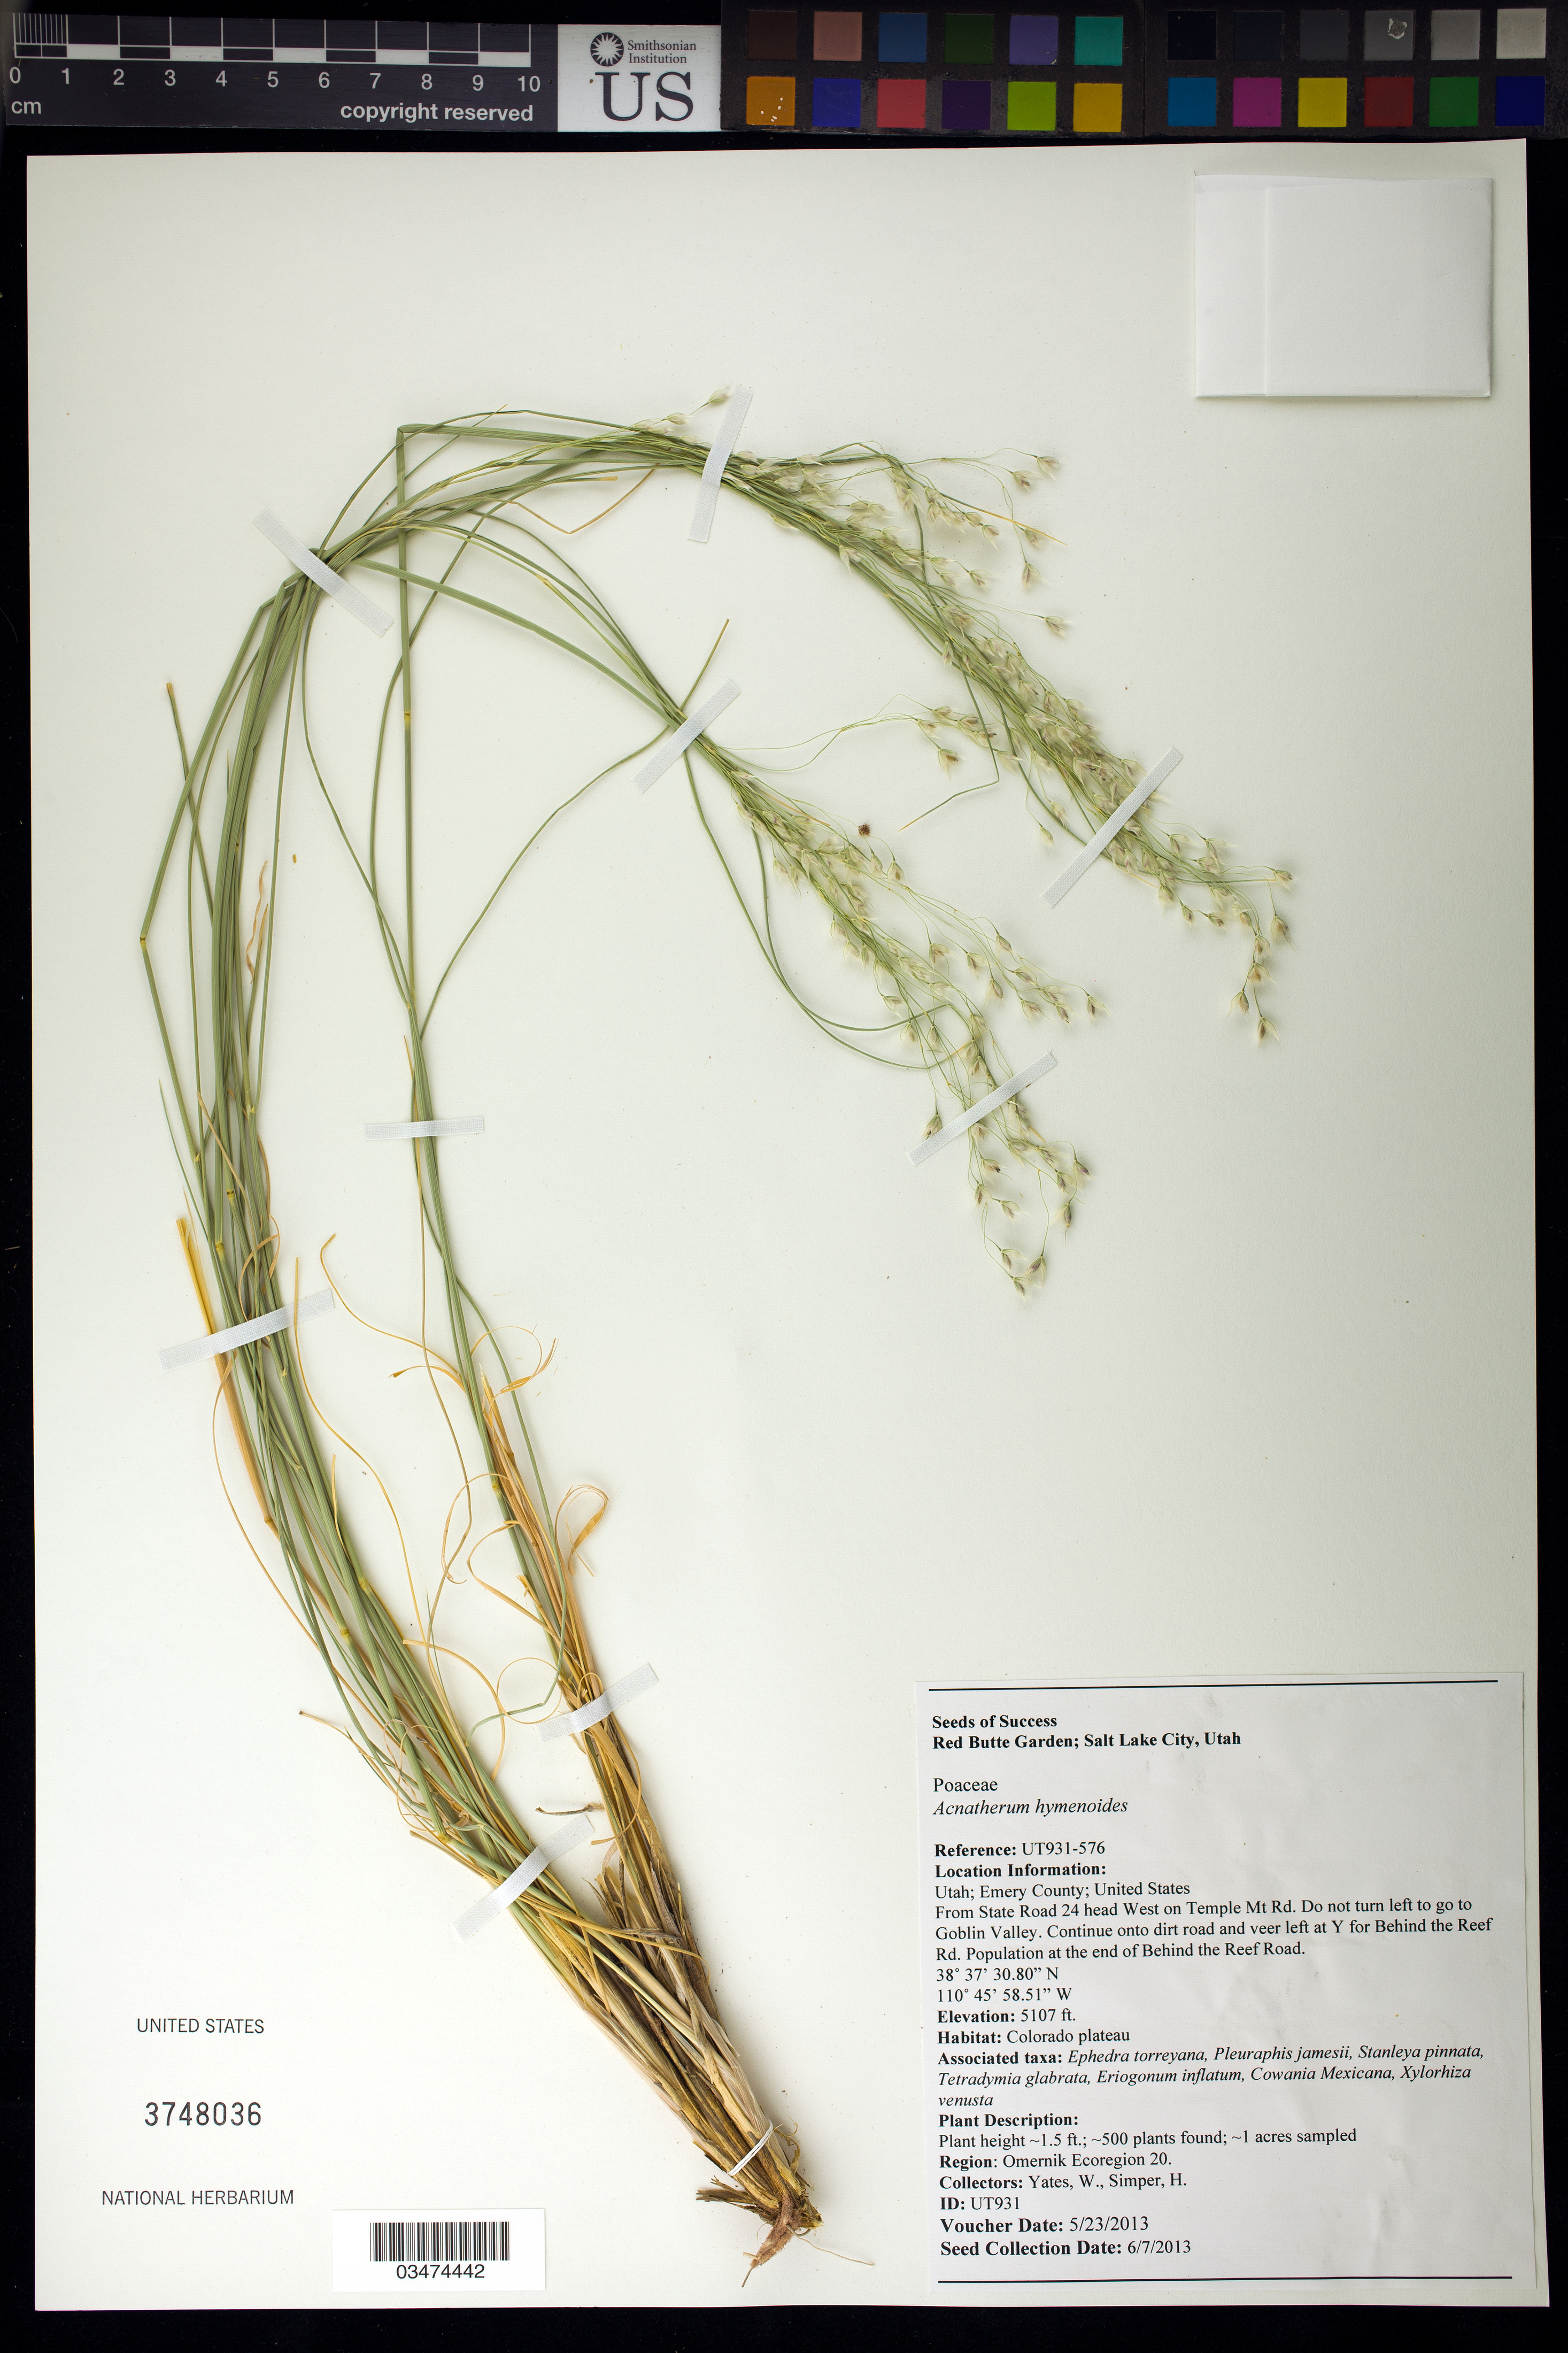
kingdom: Plantae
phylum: Tracheophyta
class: Liliopsida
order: Poales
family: Poaceae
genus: Eriocoma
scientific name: Eriocoma hymenoides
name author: (Roem. & Schult.) Rydb.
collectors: W. Yates & H. Simper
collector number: UT931-576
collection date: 2013-05-23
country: United States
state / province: Utah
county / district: Emery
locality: At the end of Behind the Reef Road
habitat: Plateau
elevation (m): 1557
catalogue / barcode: US 3748036